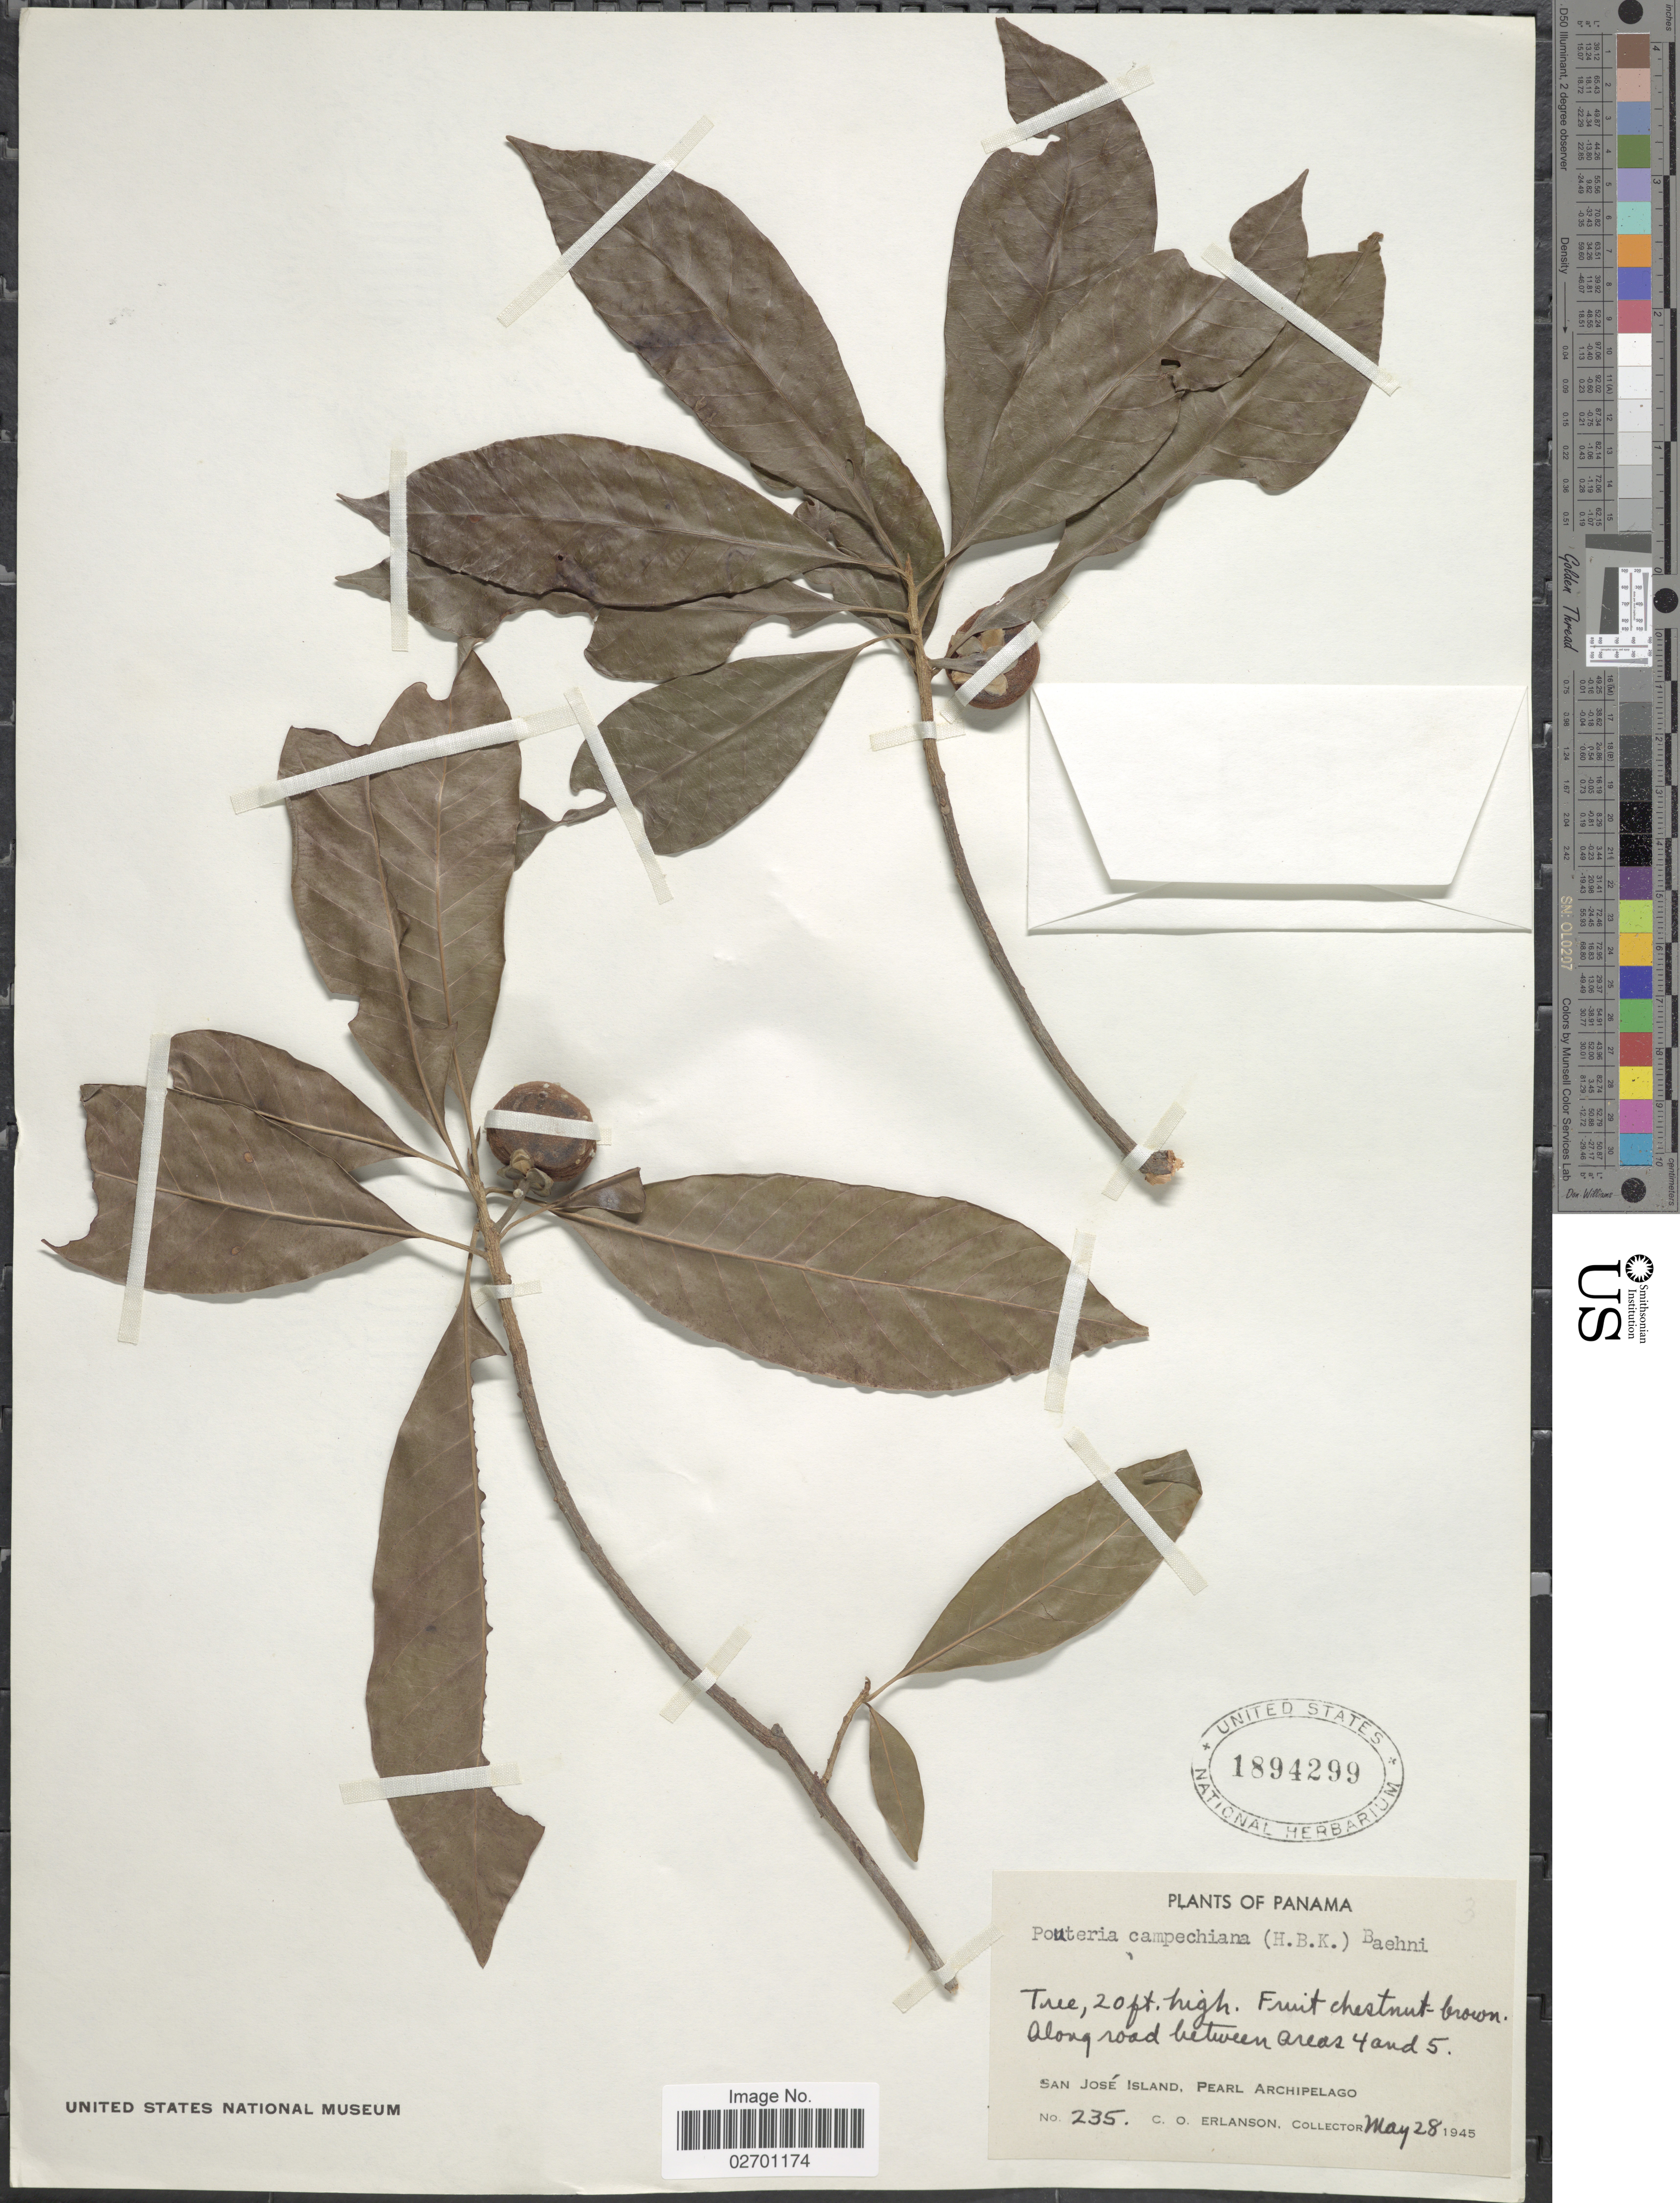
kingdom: Plantae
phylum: Tracheophyta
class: Magnoliopsida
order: Ericales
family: Sapotaceae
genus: Pouteria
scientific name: Pouteria campechiana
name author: (Kunth) Baehni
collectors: C. O. Erlanson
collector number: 235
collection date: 1945-05-28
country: Panama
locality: Along road between Areas 4 and 5, San Jose Island, Pearl Archipelago.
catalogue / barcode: US 1894299